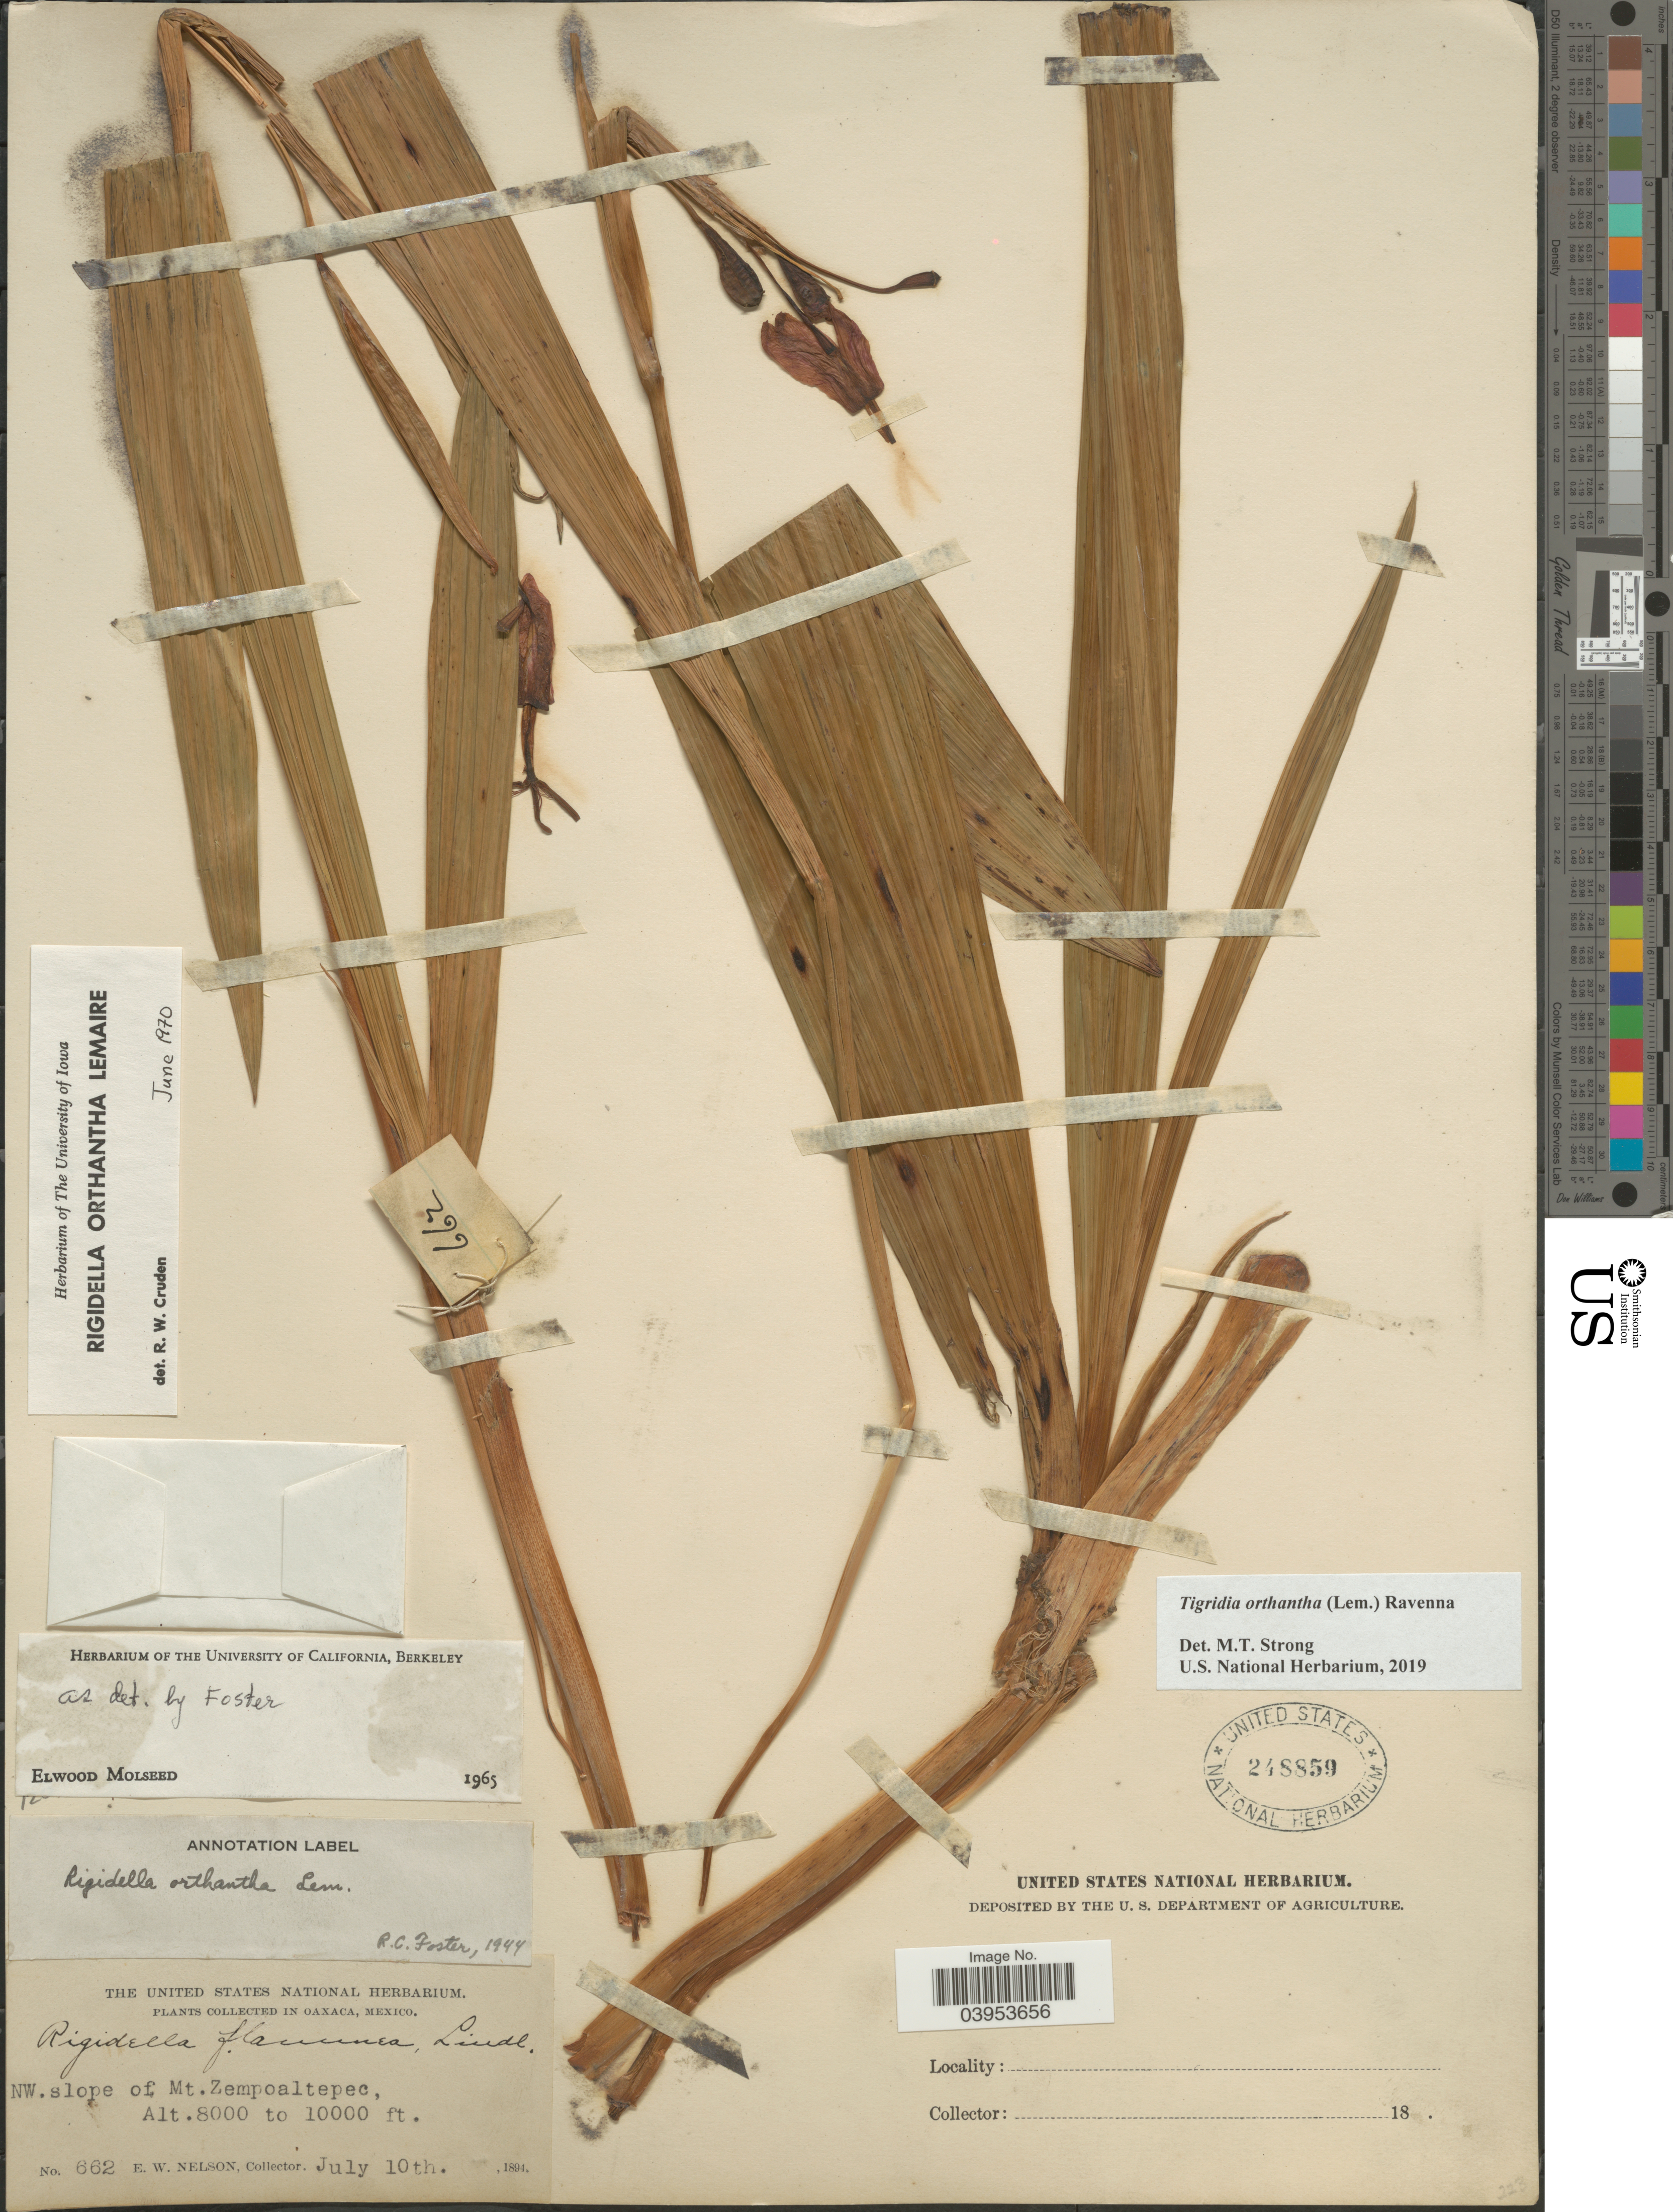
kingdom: Plantae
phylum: Tracheophyta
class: Liliopsida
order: Asparagales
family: Iridaceae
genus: Tigridia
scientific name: Tigridia orthantha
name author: (Lem.) Ravenna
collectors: E. W. Nelson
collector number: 662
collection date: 1894-07-10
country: Mexico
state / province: Oaxaca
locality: NW. slope of Mt. Zempoaltepec.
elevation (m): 2438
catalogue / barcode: US 248859